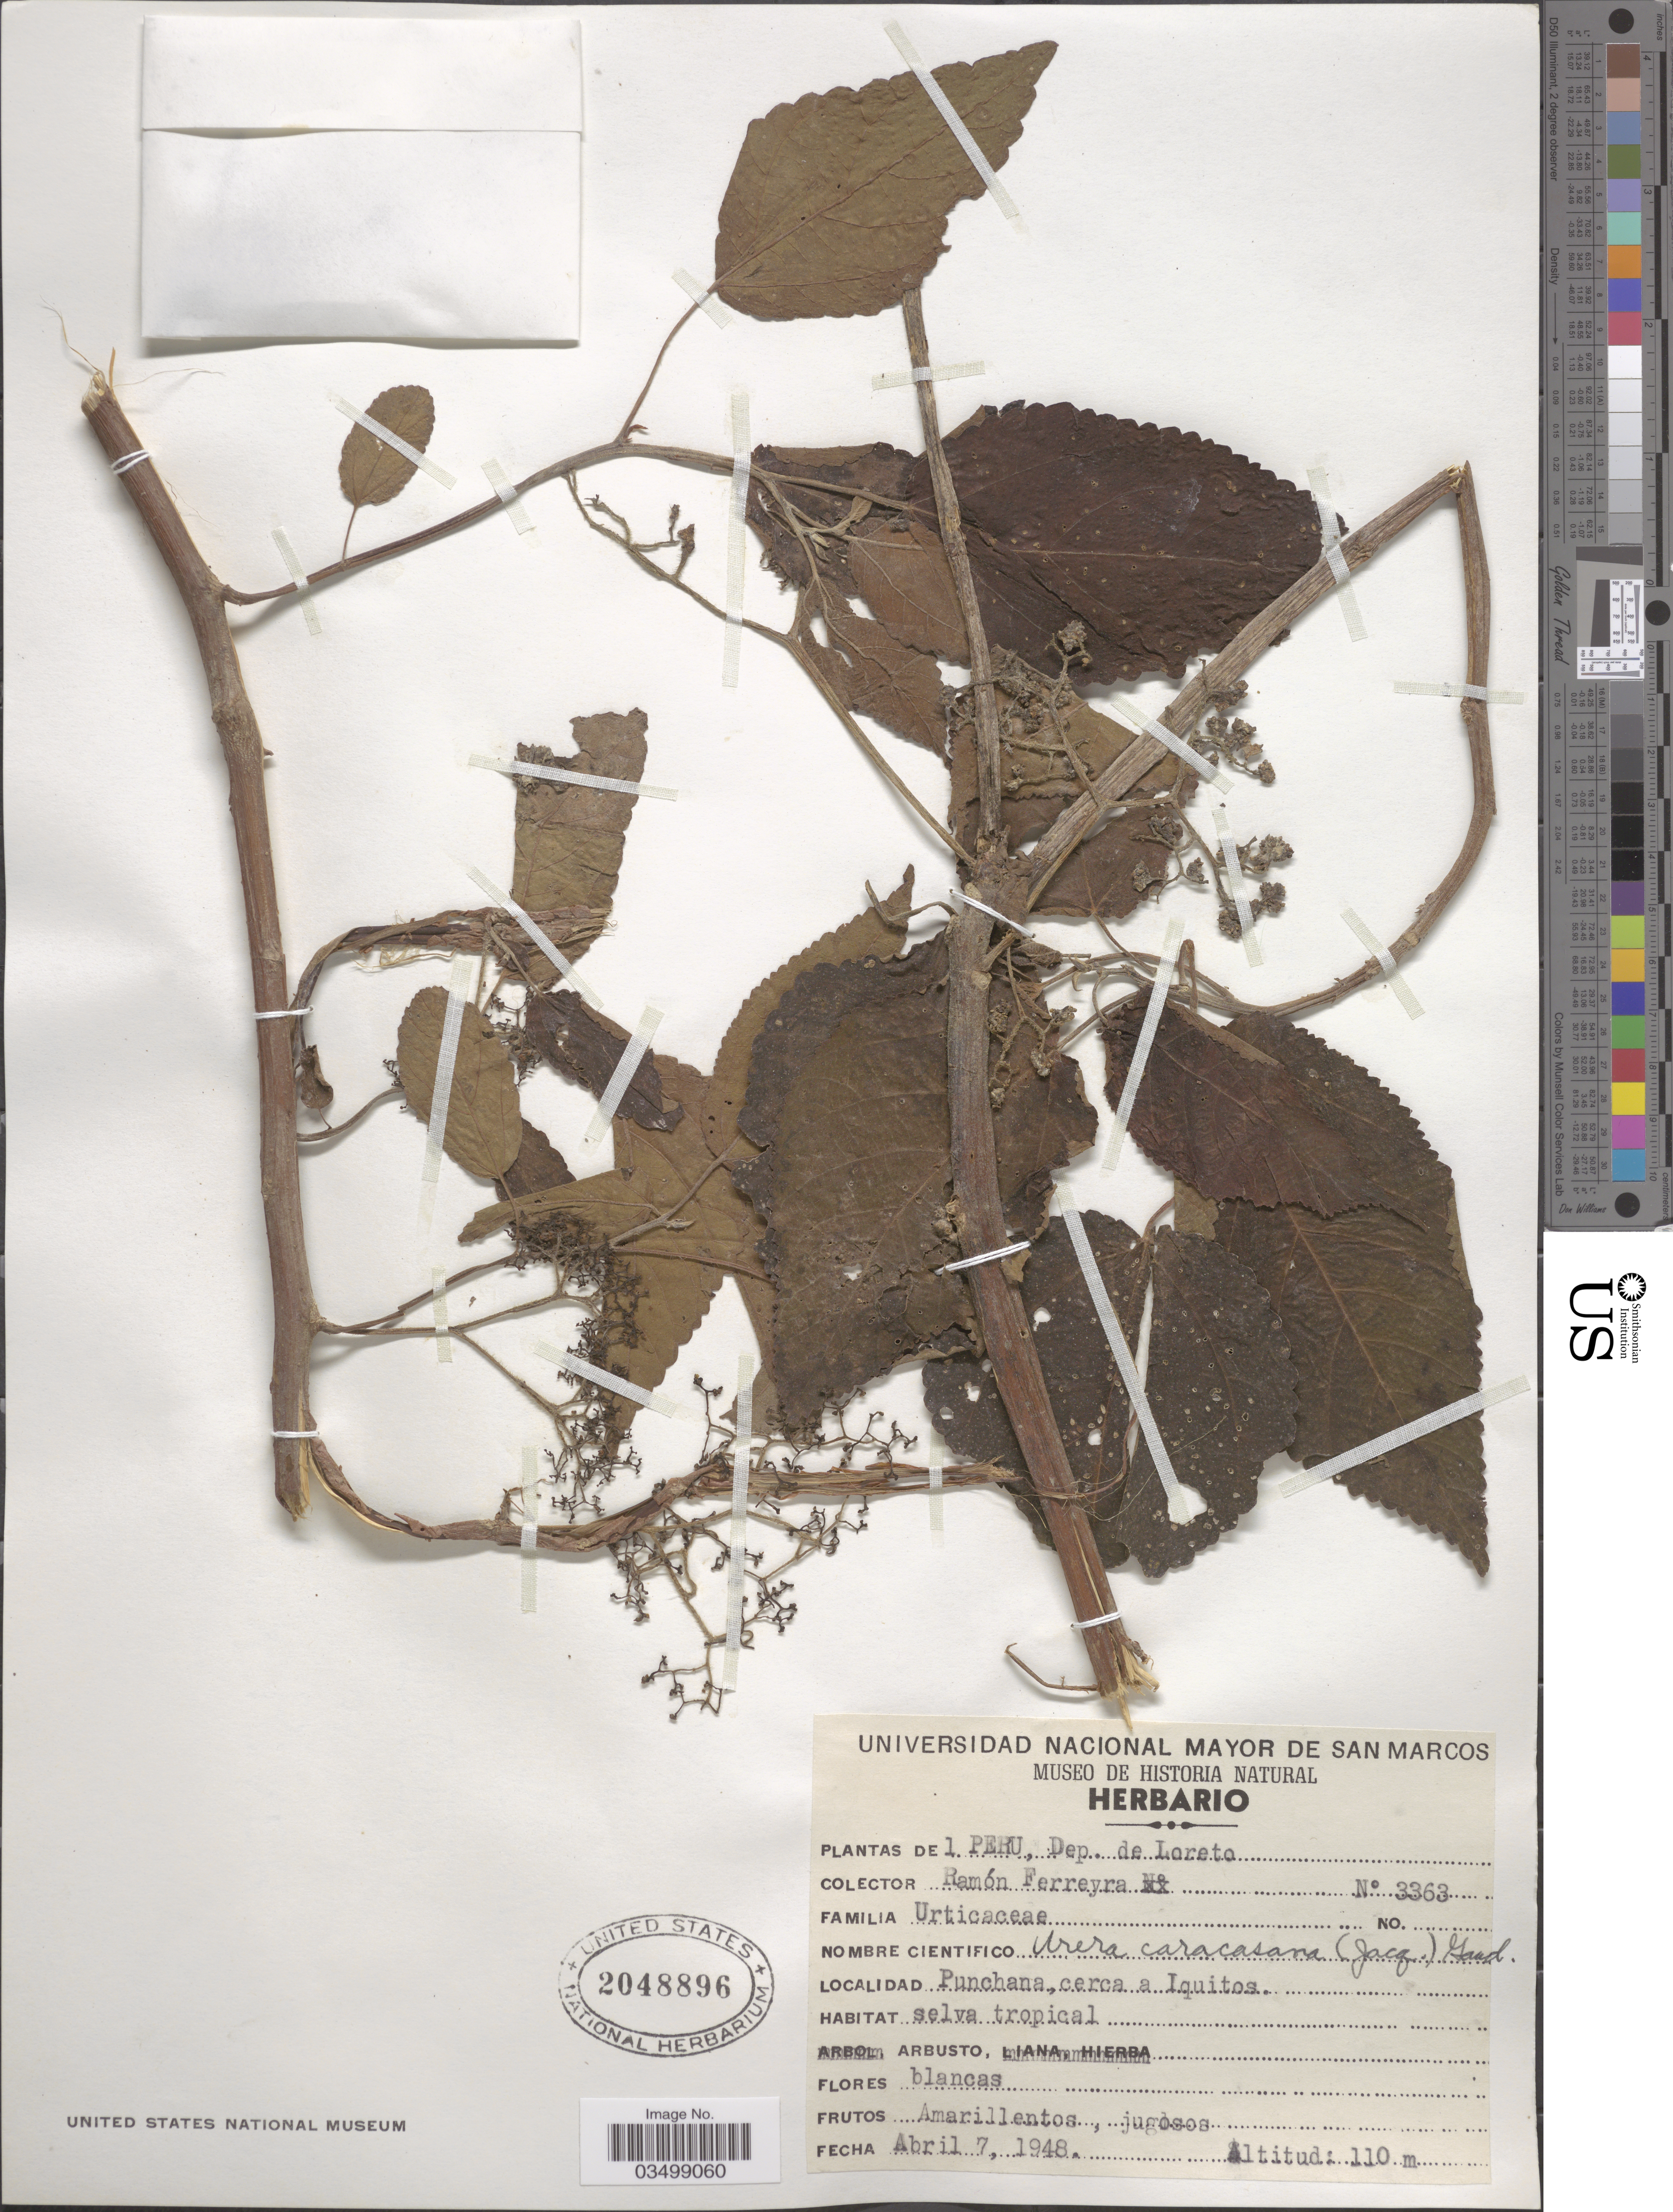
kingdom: Plantae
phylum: Tracheophyta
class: Magnoliopsida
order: Rosales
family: Urticaceae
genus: Urera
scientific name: Urera caracasana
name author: (Jacq.) Gaudich. ex Griseb.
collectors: R. A. Ferreyra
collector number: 3363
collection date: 1948-04-07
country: Peru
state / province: Loreto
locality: Dep. de Loreto. Punchana, cerca a Iquitos.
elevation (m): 110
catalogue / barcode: US 2048896